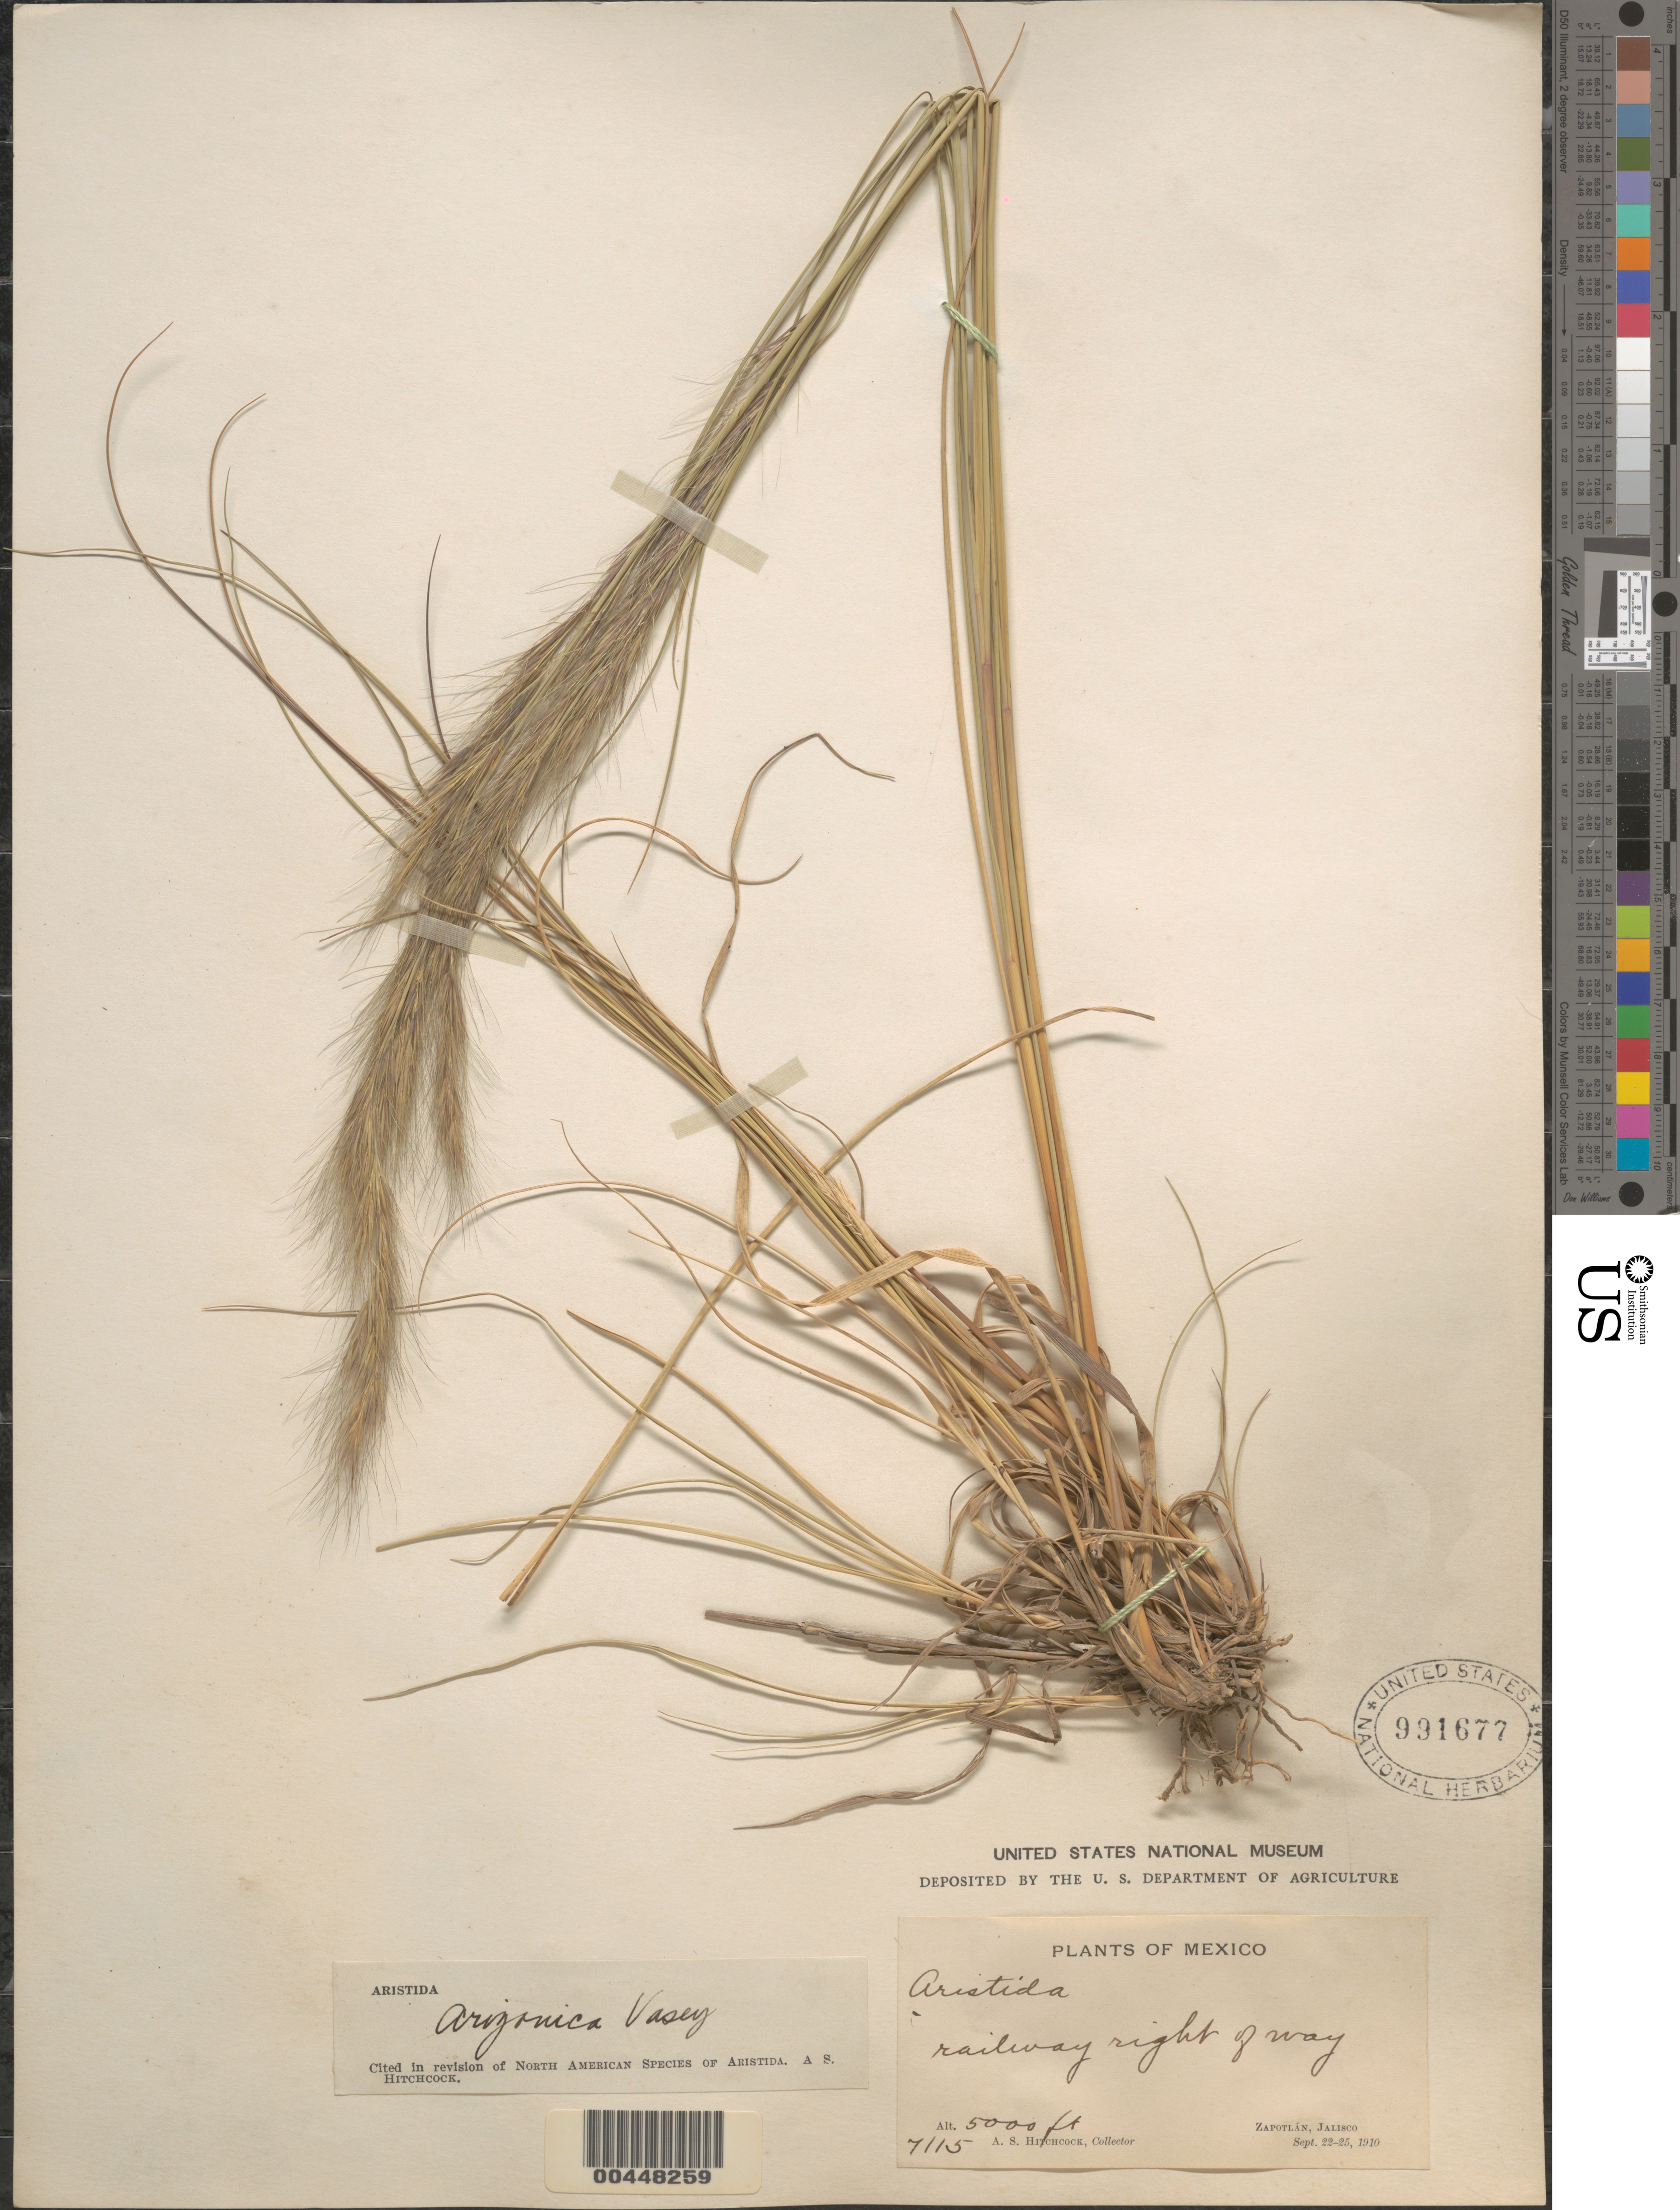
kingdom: Plantae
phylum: Tracheophyta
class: Liliopsida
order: Poales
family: Poaceae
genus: Aristida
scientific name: Aristida appressa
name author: Vasey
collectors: A. S. Hitchcock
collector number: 7115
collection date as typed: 22 Sep 1910 to 25 Sep 1910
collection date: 1910-09-22/1910-09-25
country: Mexico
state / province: Jalisco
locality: Zapotlán, railway right of way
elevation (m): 1524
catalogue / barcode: US 991677